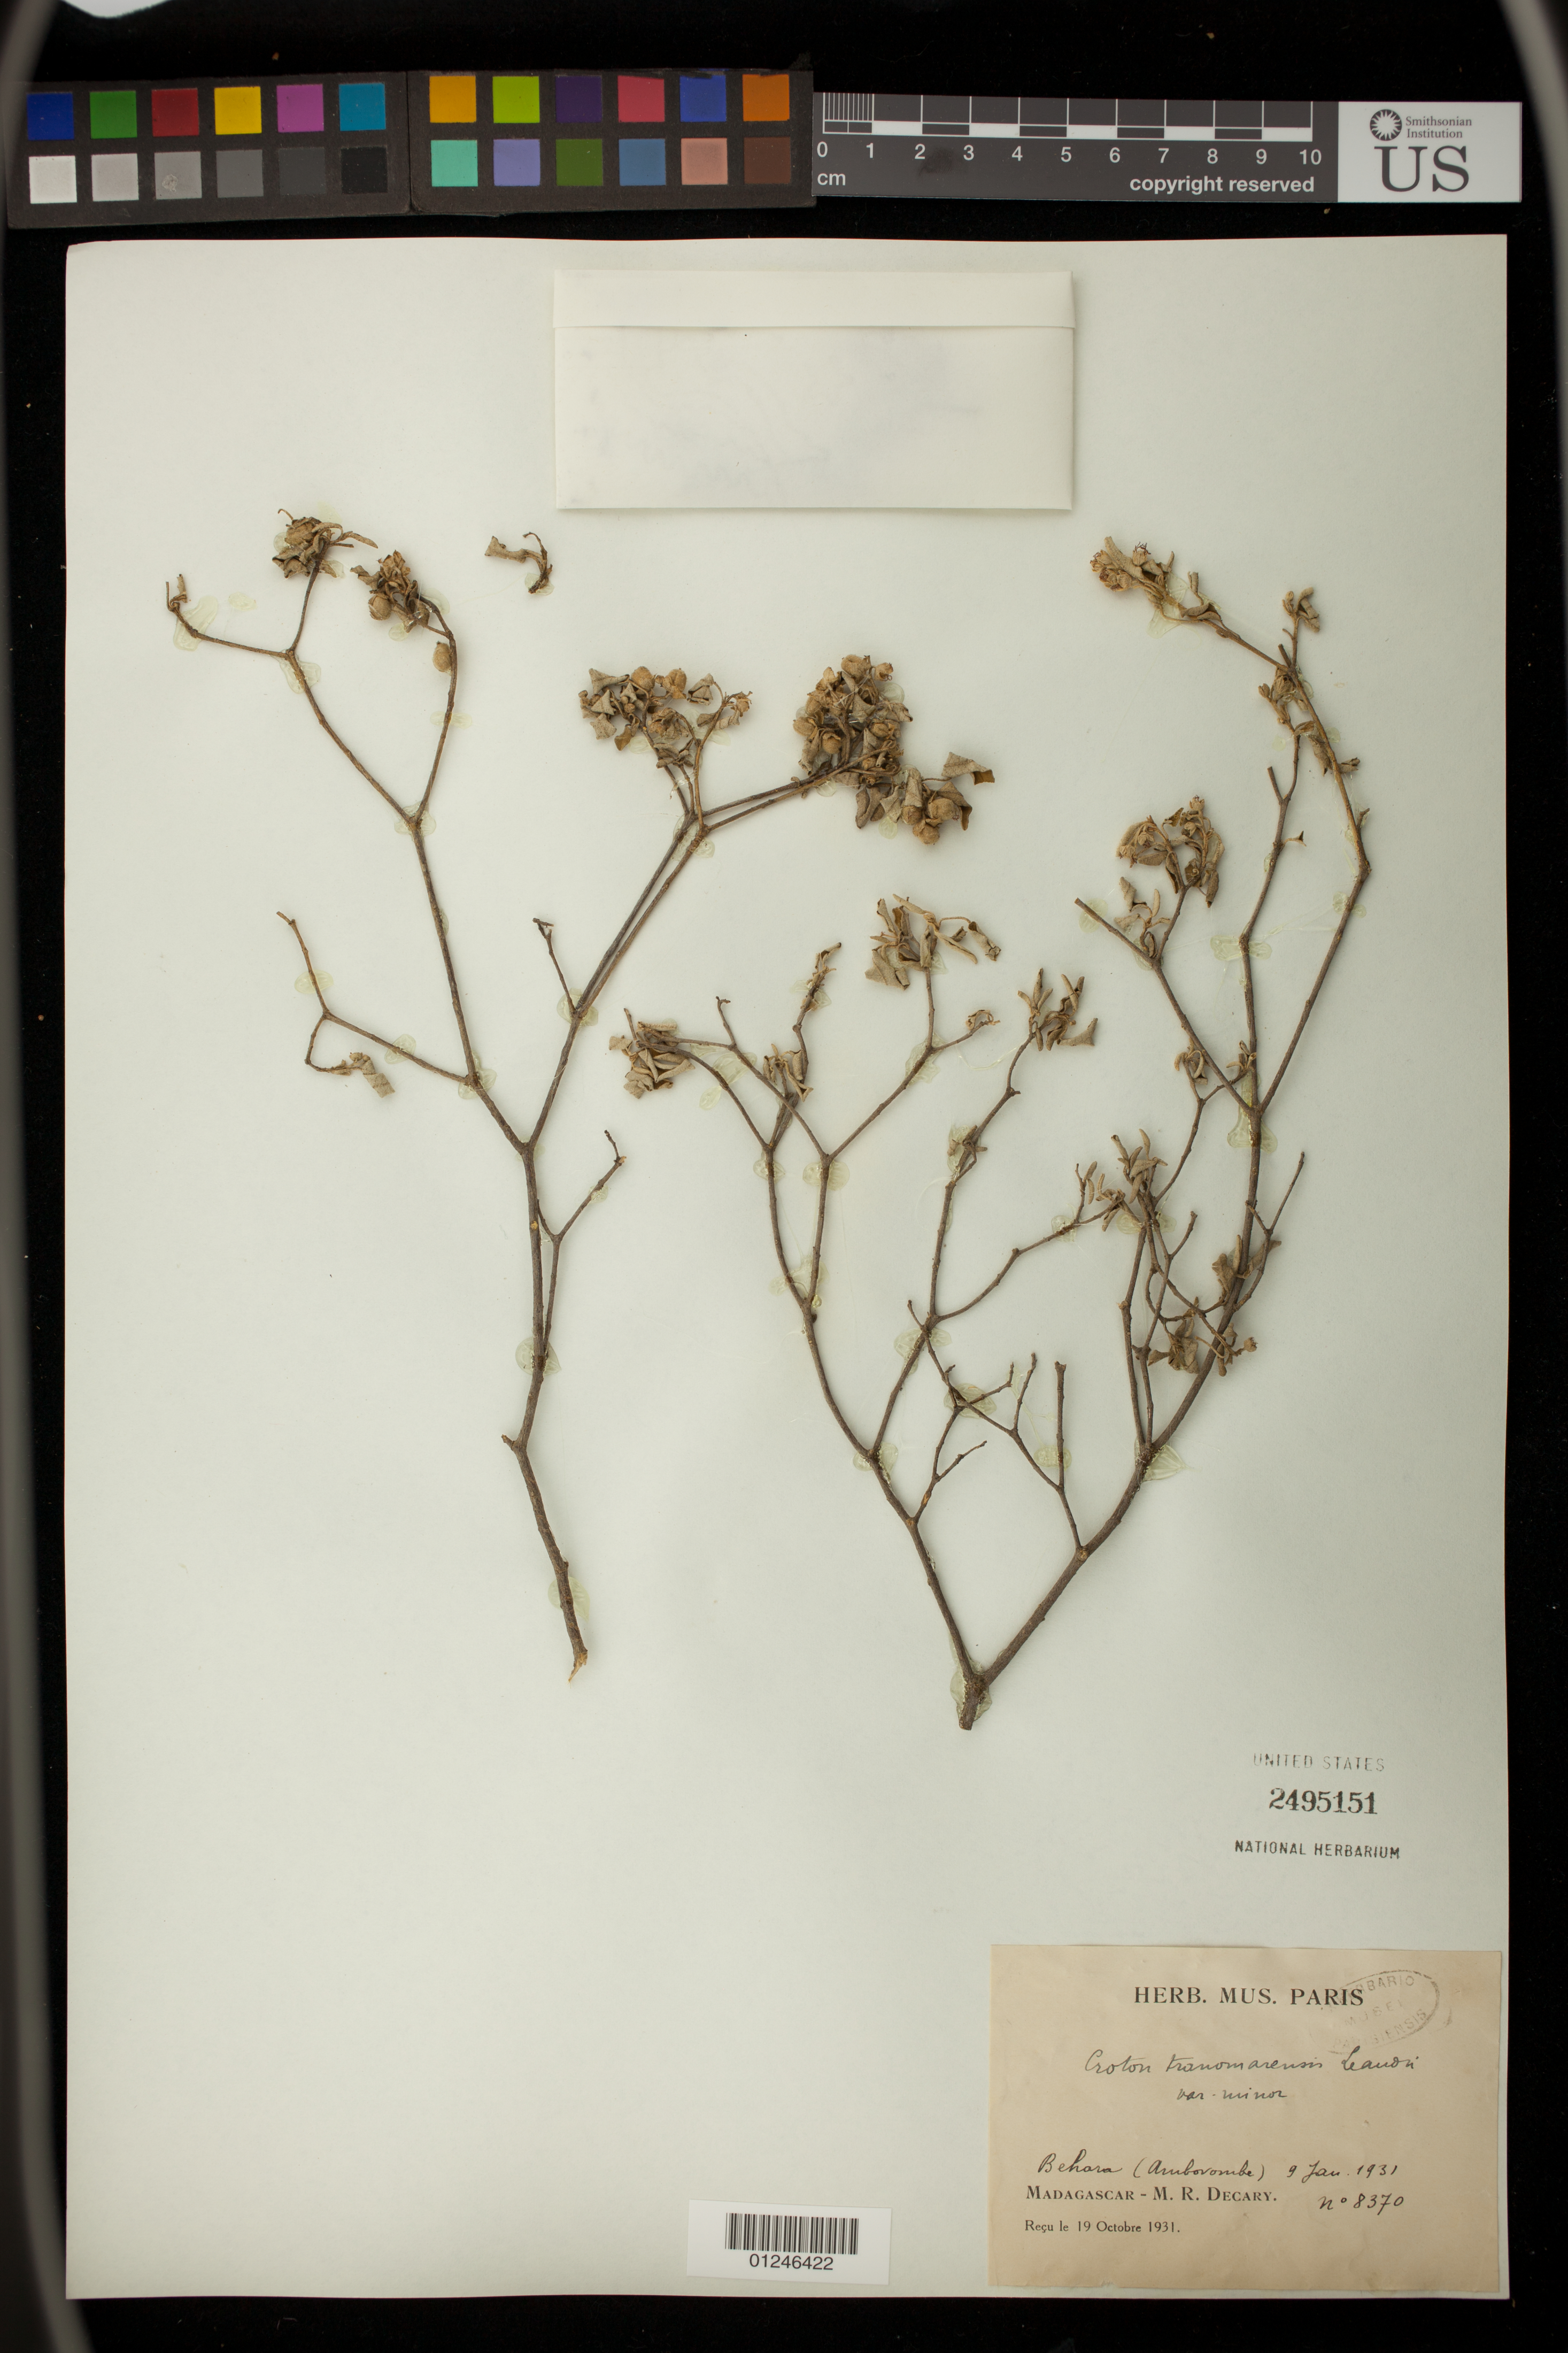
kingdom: Plantae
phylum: Tracheophyta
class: Magnoliopsida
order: Malpighiales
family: Euphorbiaceae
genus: Croton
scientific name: Croton tranomarensis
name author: Leandri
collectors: R. Decary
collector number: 8370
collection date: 1931-01-09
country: Madagascar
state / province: Anosy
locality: Behora (Amborombe); Amboasary Sud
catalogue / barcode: US 2495151